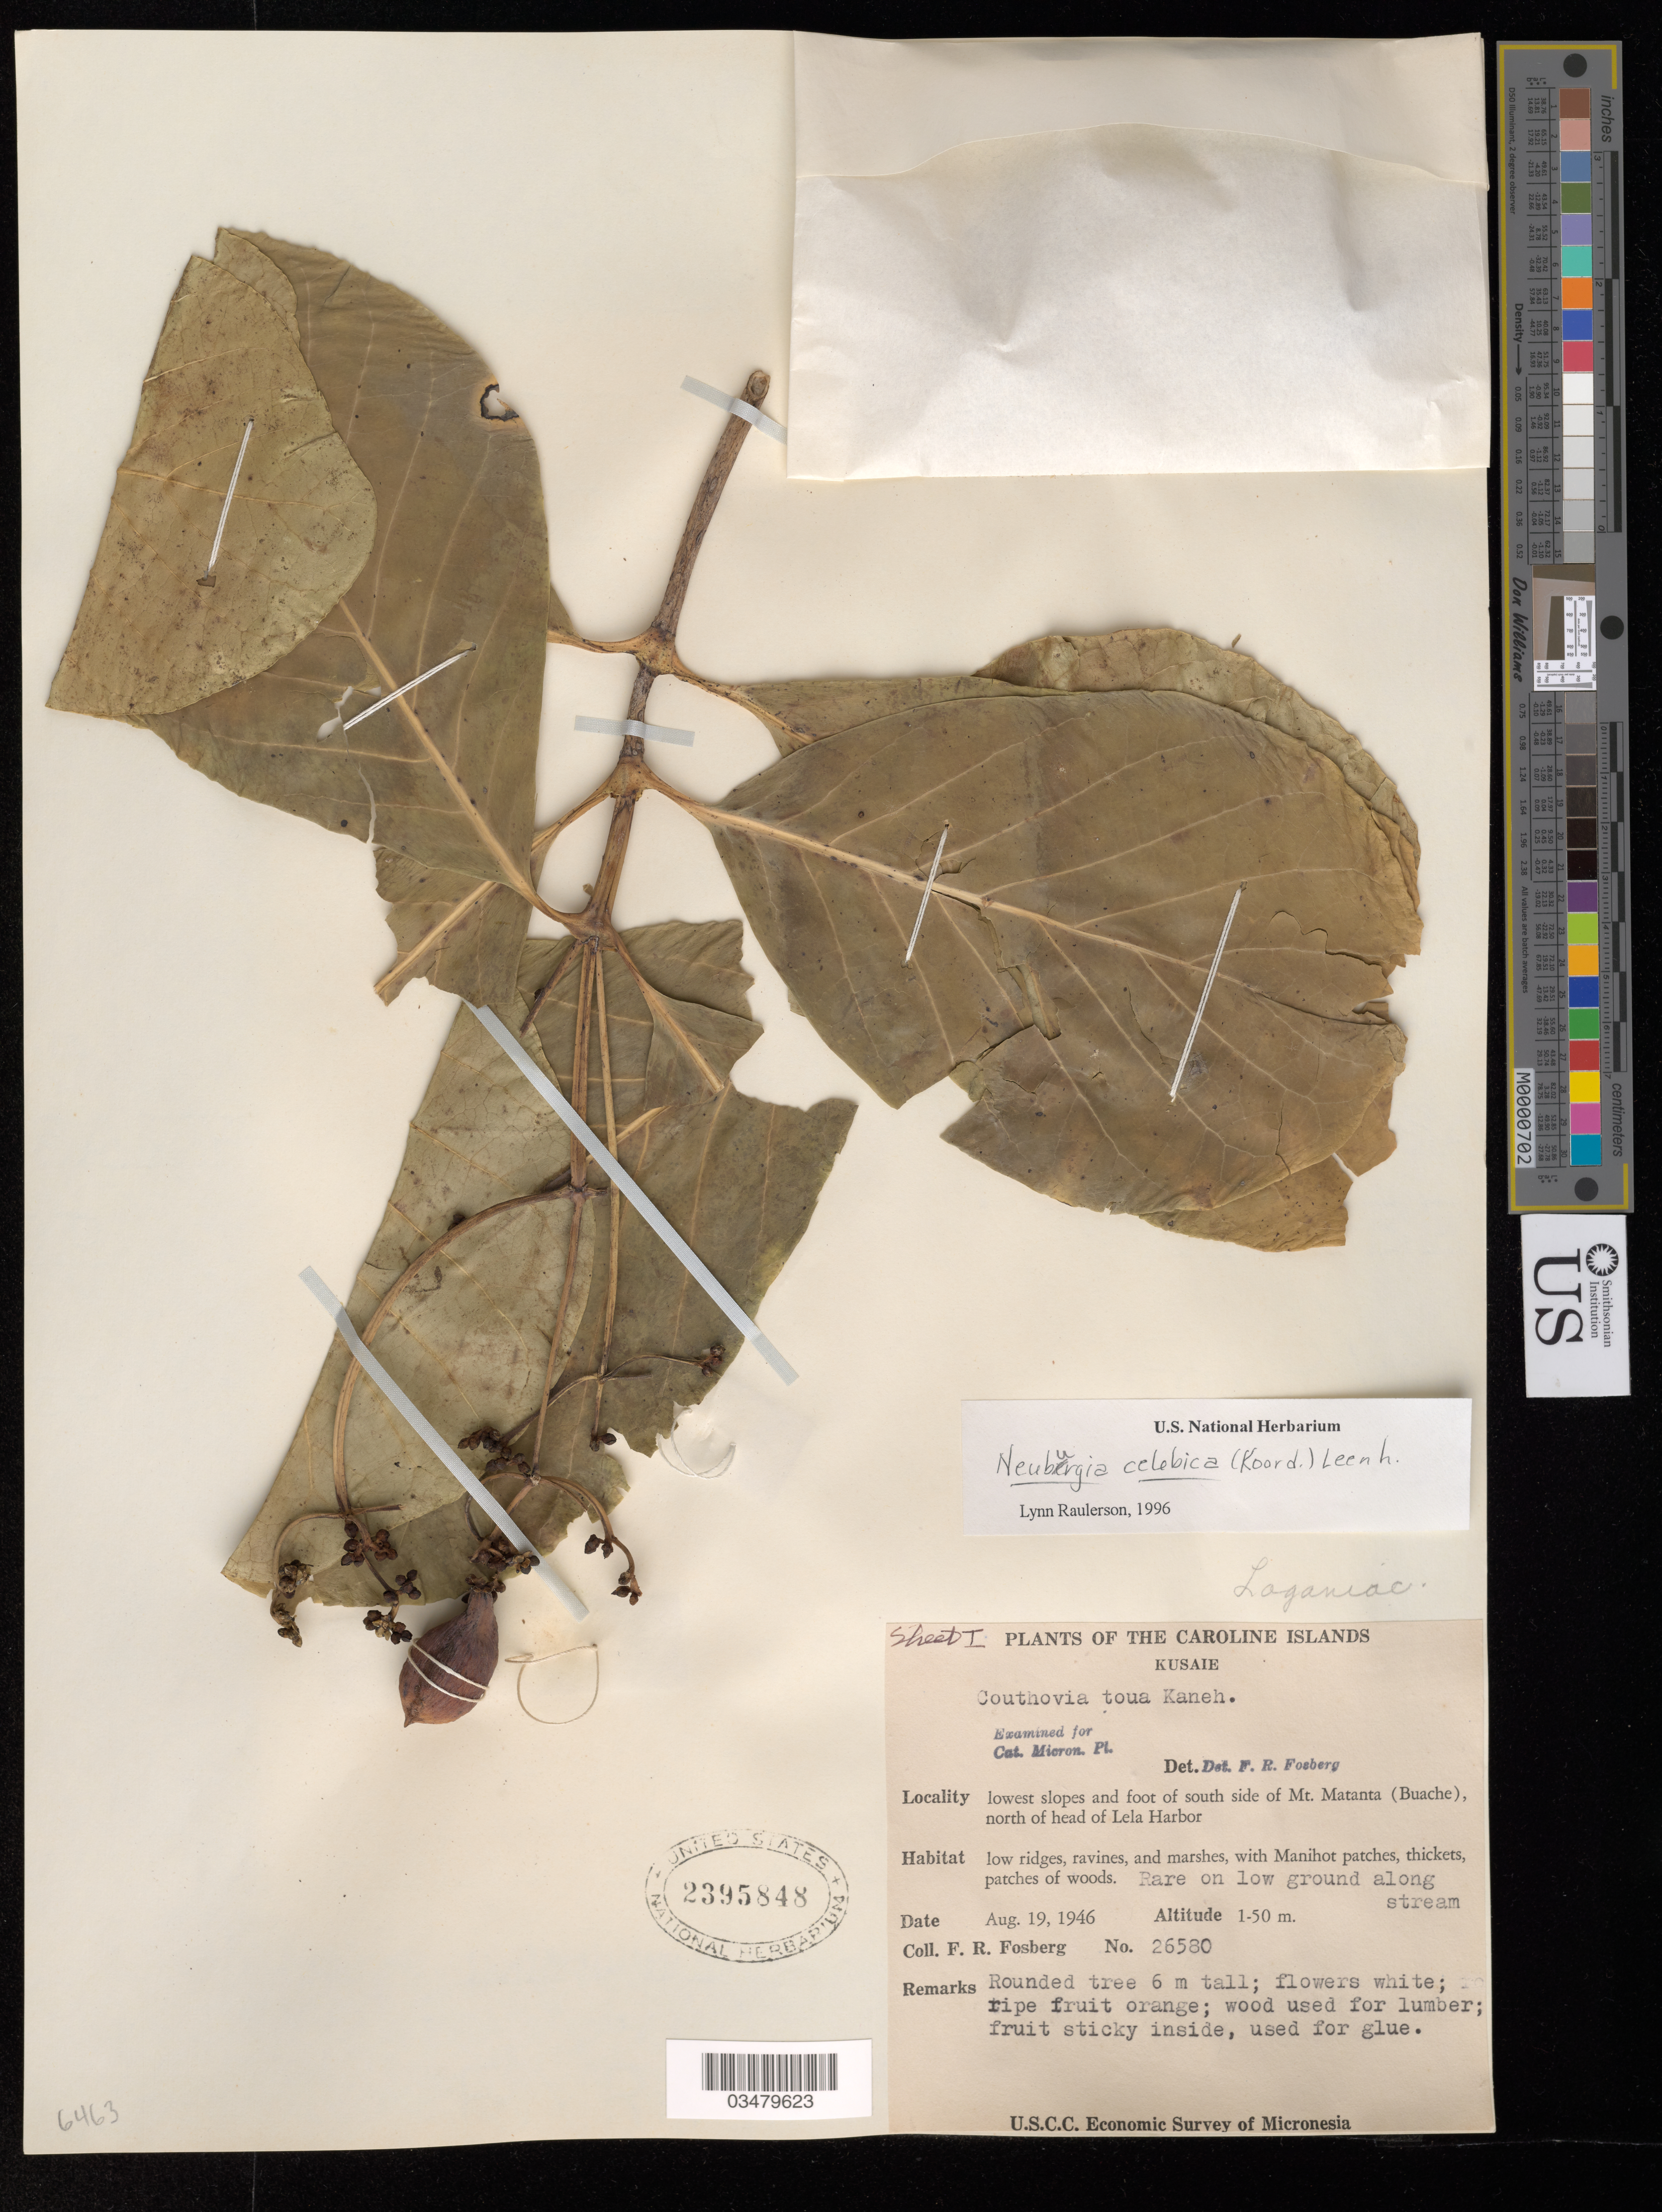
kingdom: Plantae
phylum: Tracheophyta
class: Magnoliopsida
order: Gentianales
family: Loganiaceae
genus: Neuburgia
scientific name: Neuburgia celebica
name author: (Koord.) Leenh.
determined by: Raulerson, L.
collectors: F. R. Fosberg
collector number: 26580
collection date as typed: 19 Aug 1946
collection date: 1946-08-19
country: Micronesia, Federated States of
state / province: Kosrae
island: Kosrae [Kusaie]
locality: Lowest slopes and foot of S side of Mt. Matanta (Buache), N of head of Lela Harbor.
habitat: Low ridges, ravines, and marshes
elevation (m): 1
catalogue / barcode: US 2395848